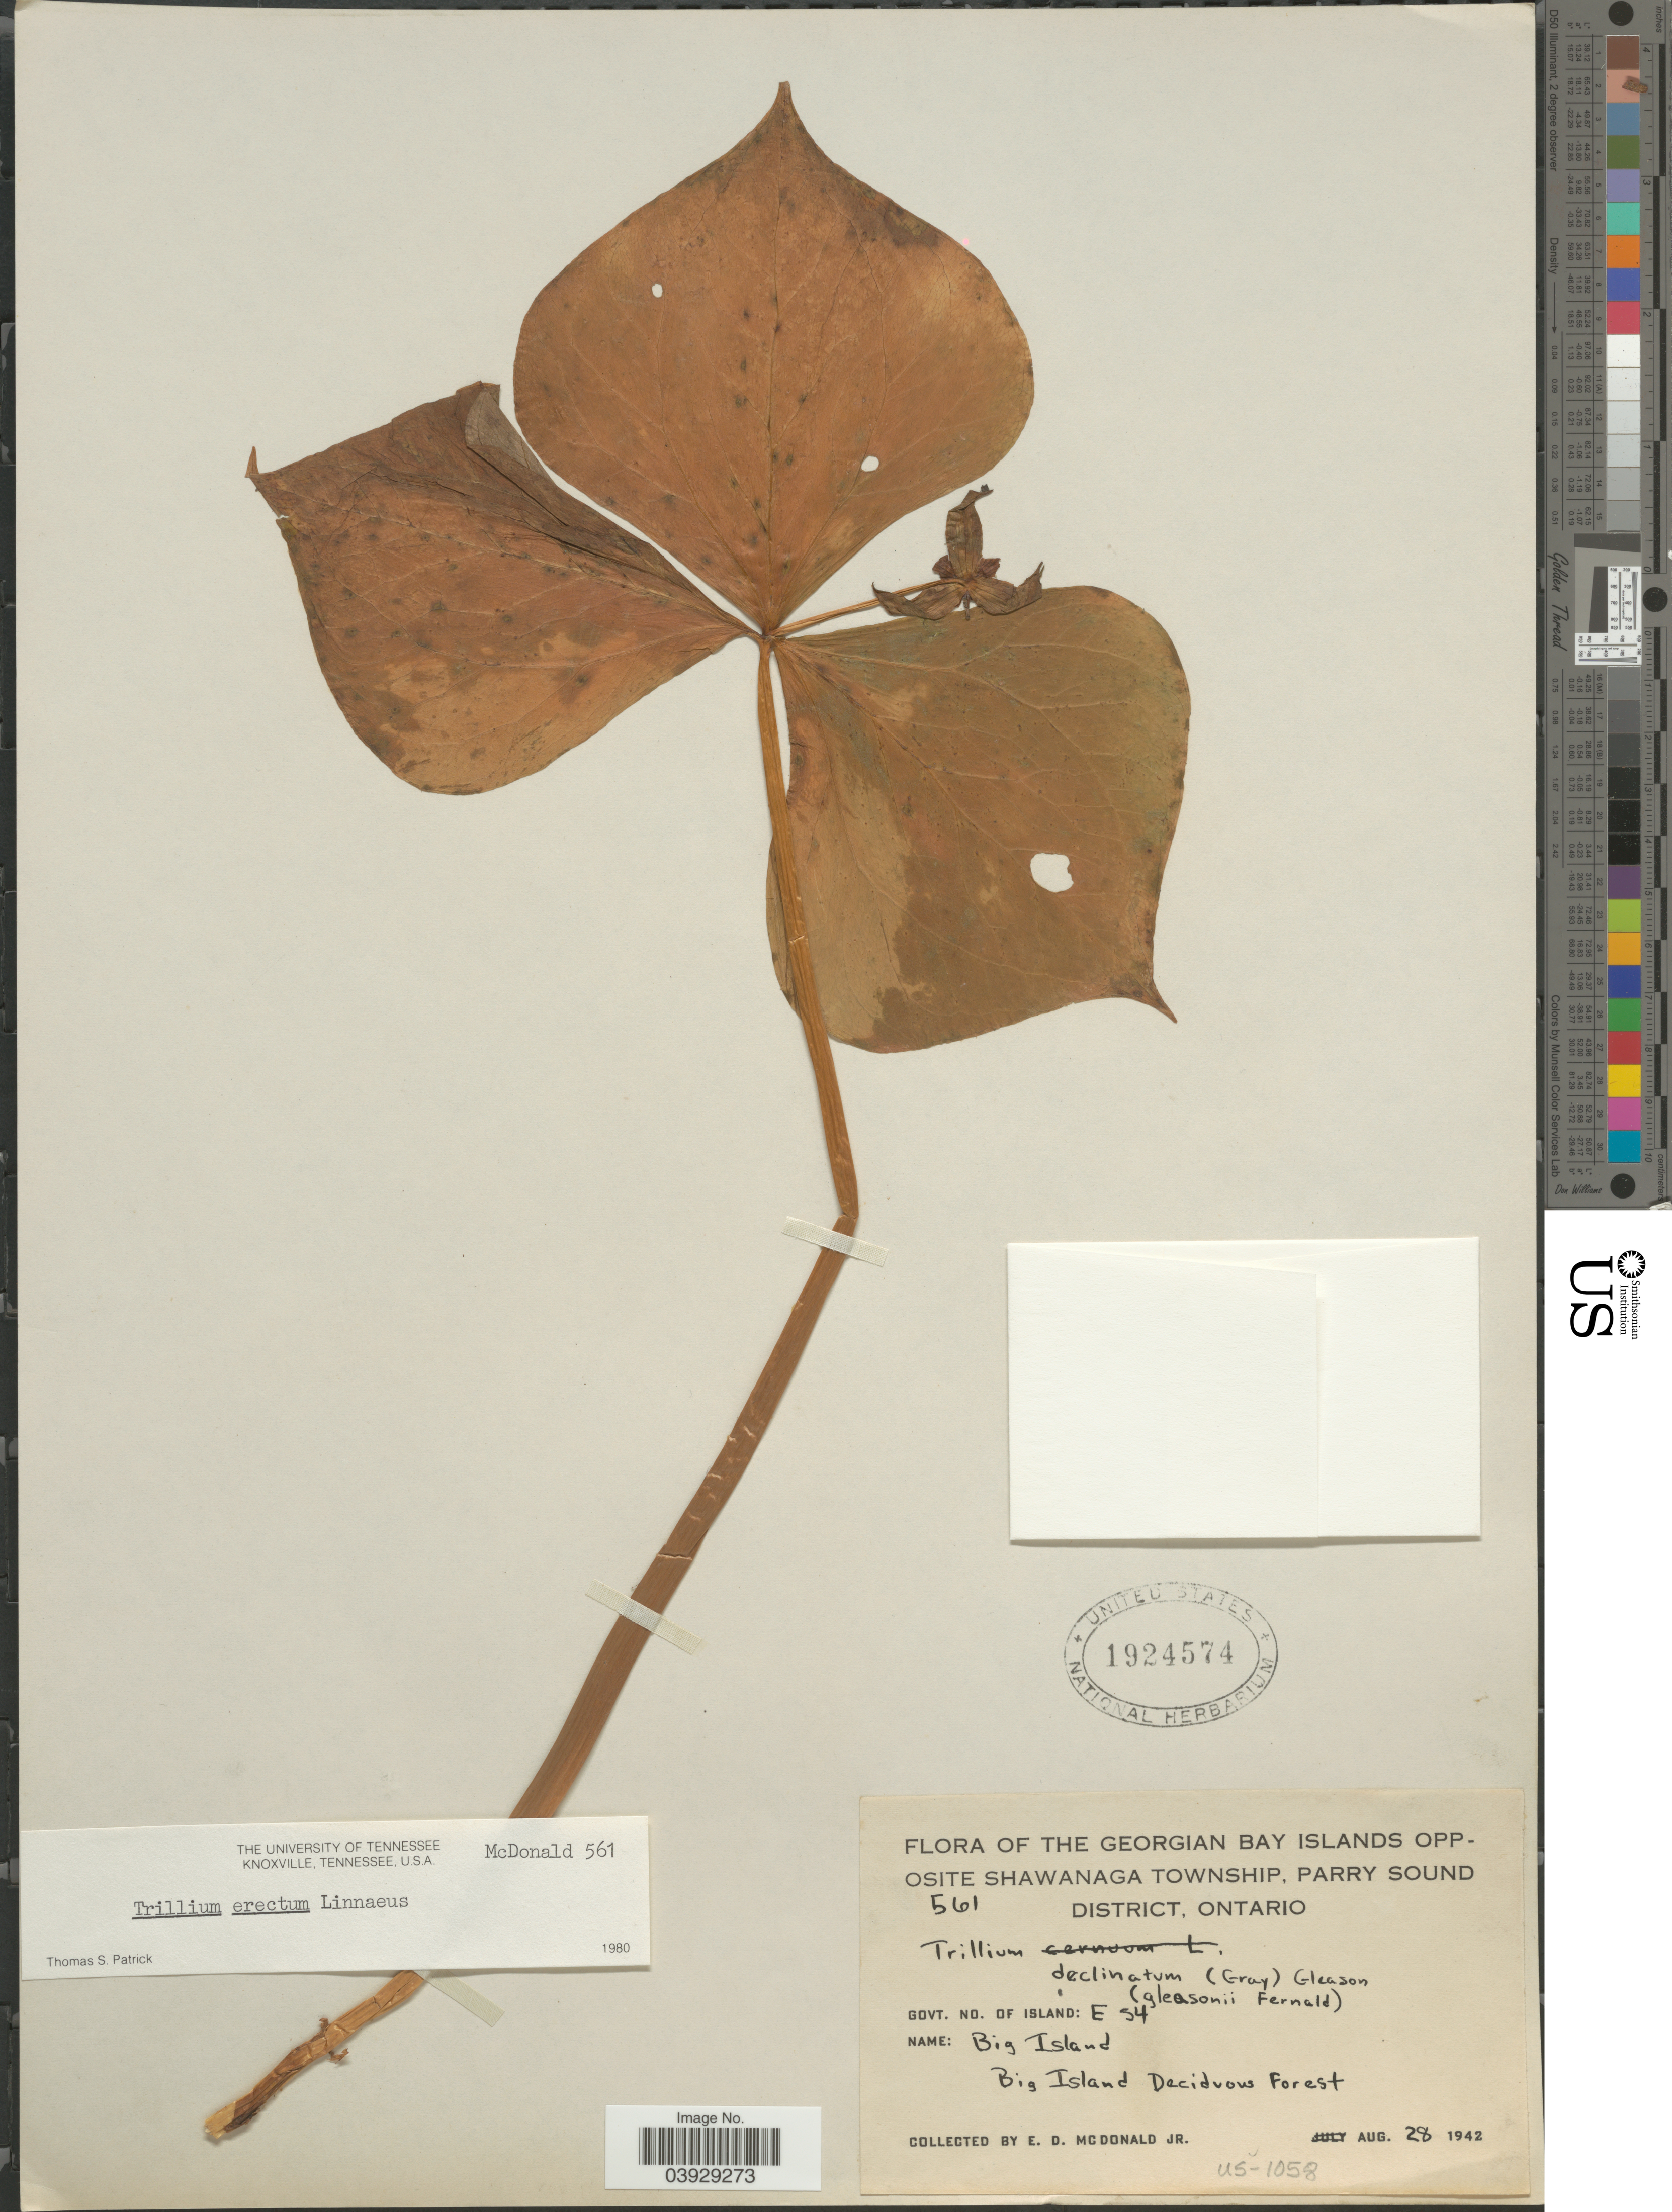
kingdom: Plantae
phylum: Tracheophyta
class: Liliopsida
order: Liliales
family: Melanthiaceae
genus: Trillium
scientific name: Trillium erectum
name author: L.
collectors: E. D. McDonald Jr.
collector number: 561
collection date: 1942-08-28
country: Canada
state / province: Ontario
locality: Georgian Bay Islands opposite Shawanaga Township, Parry Sound District. Govt. No. of Island: E 54. Big Island. Big Island Deciduous Forest.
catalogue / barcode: US 1924574